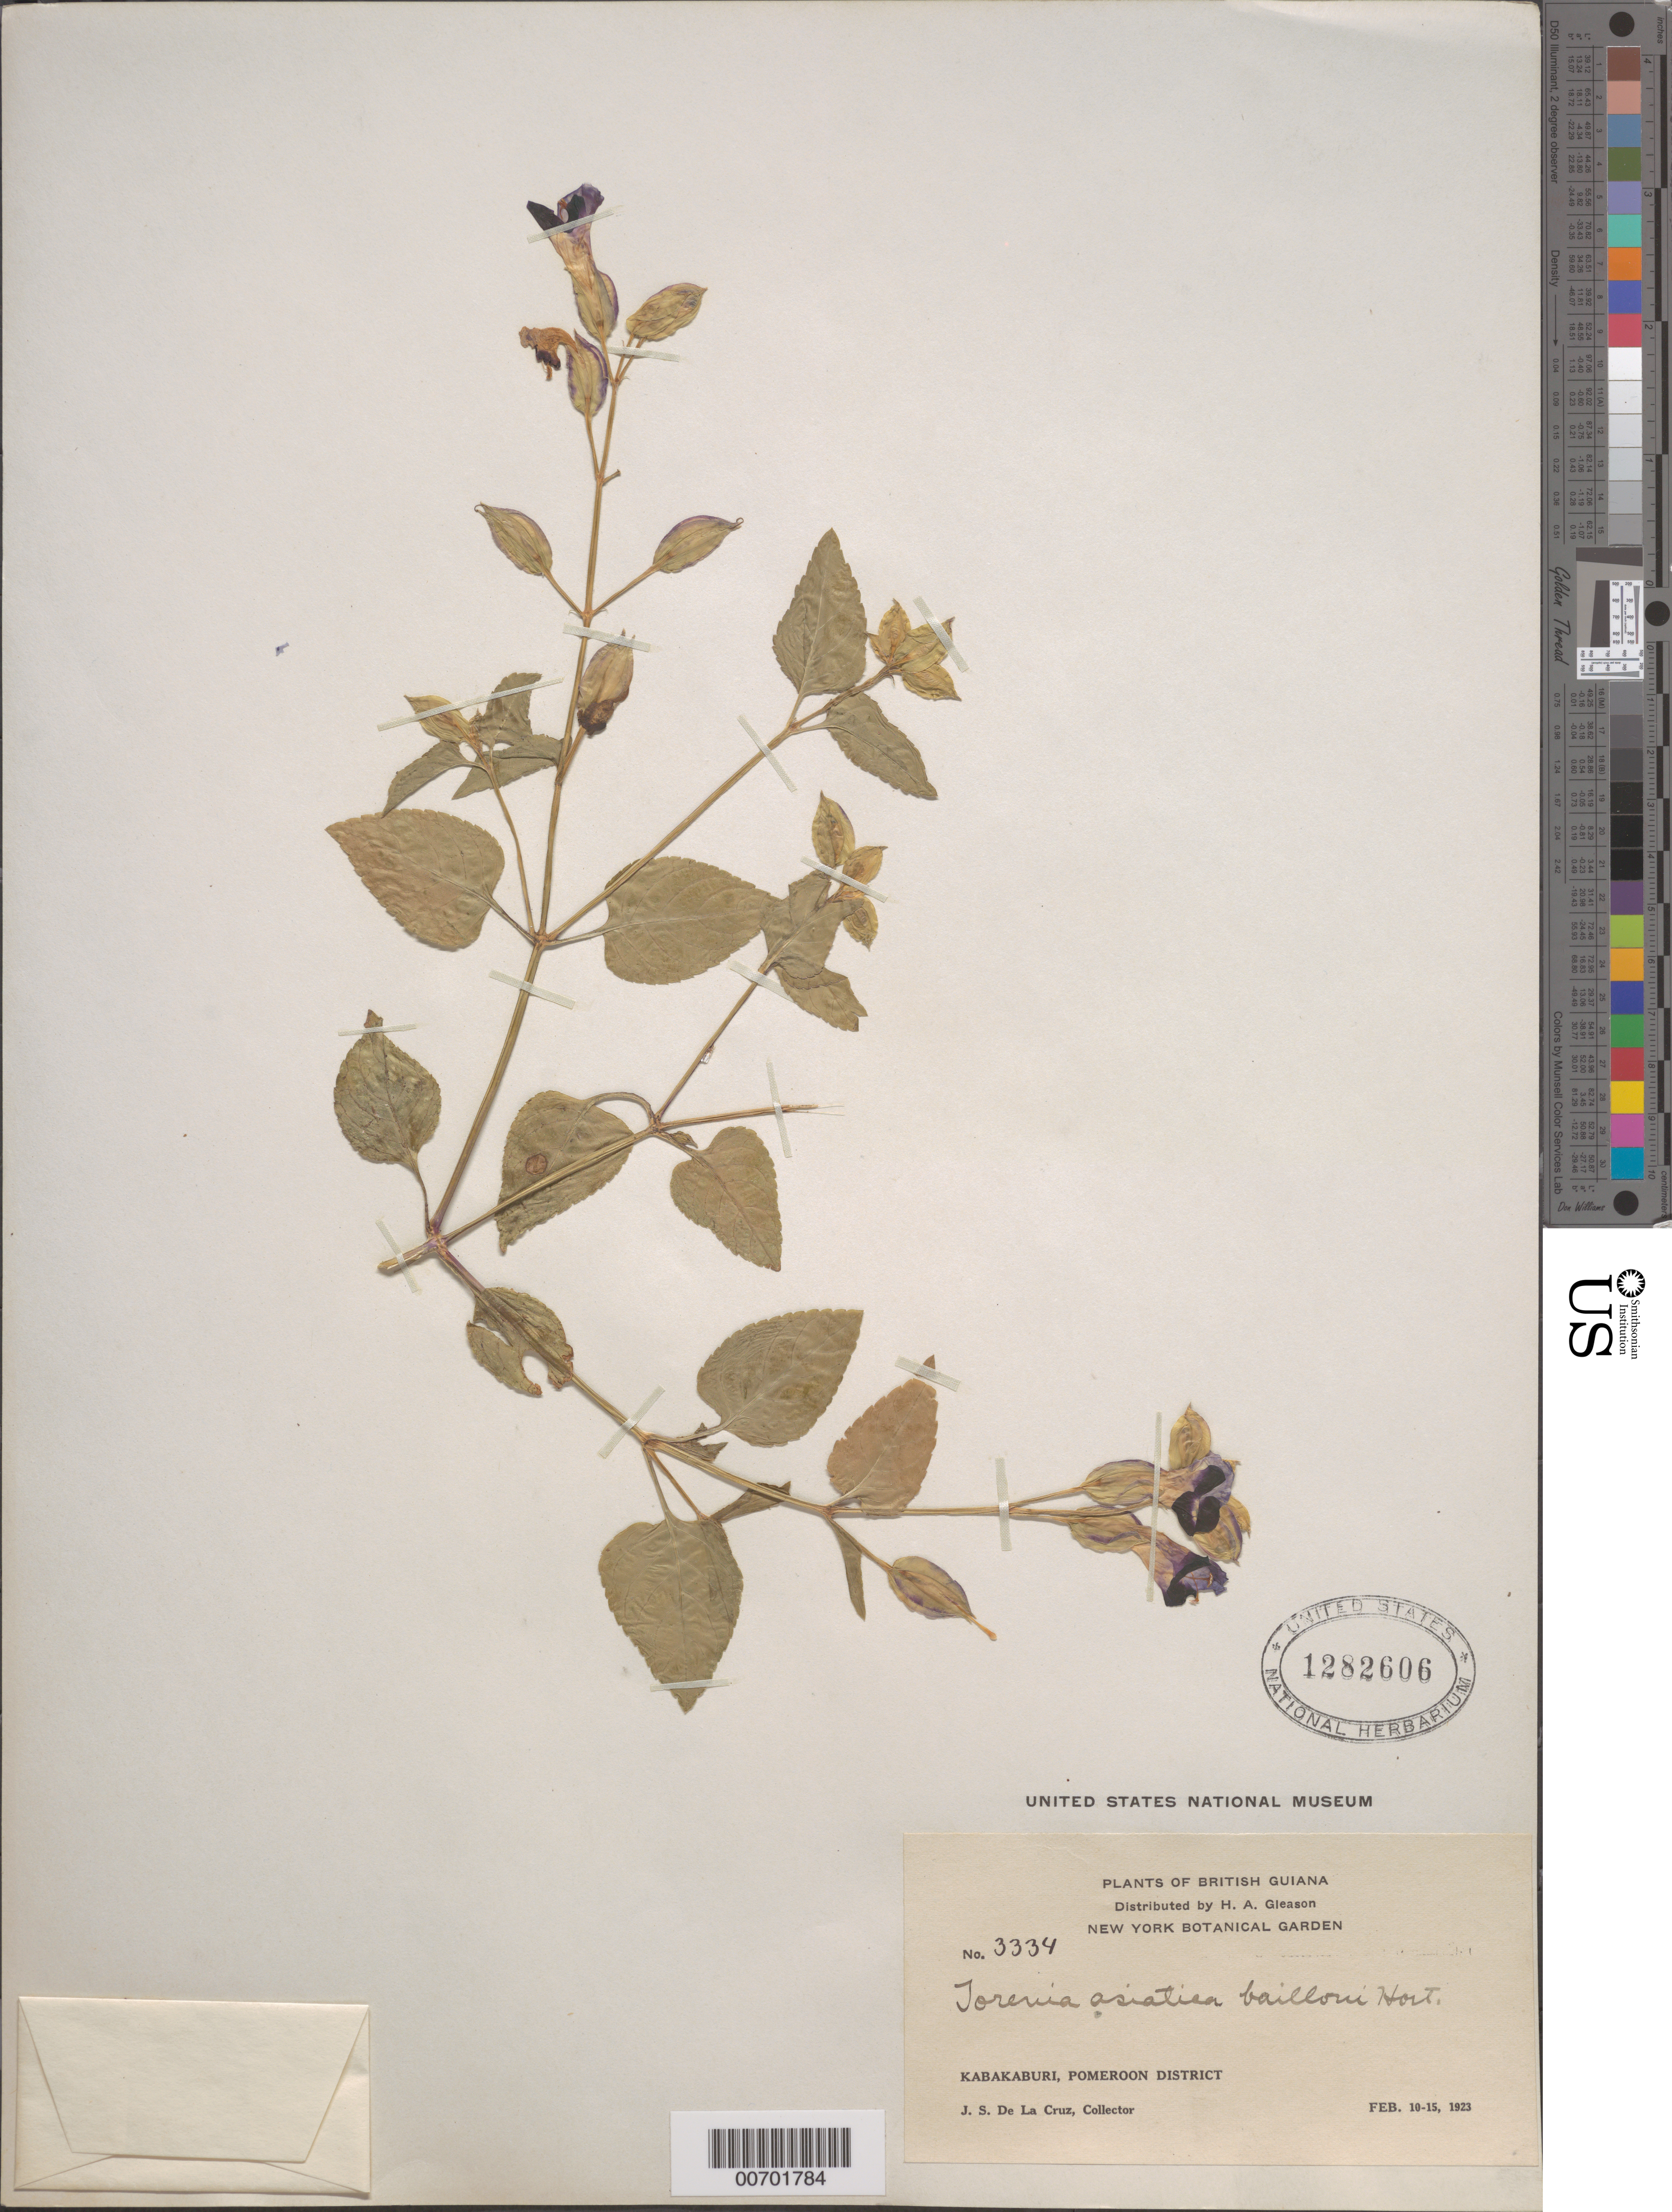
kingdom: Plantae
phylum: Tracheophyta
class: Magnoliopsida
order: Lamiales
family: Linderniaceae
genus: Torenia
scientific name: Torenia asiatica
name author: L.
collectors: J. S. de la Cruz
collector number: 3334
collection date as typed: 10-Feb-23 to 15-Feb-23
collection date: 1923-02-10/1923-02-15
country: Guyana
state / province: Pomeroon-Supenaam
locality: Kabakaburi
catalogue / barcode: US 1282606